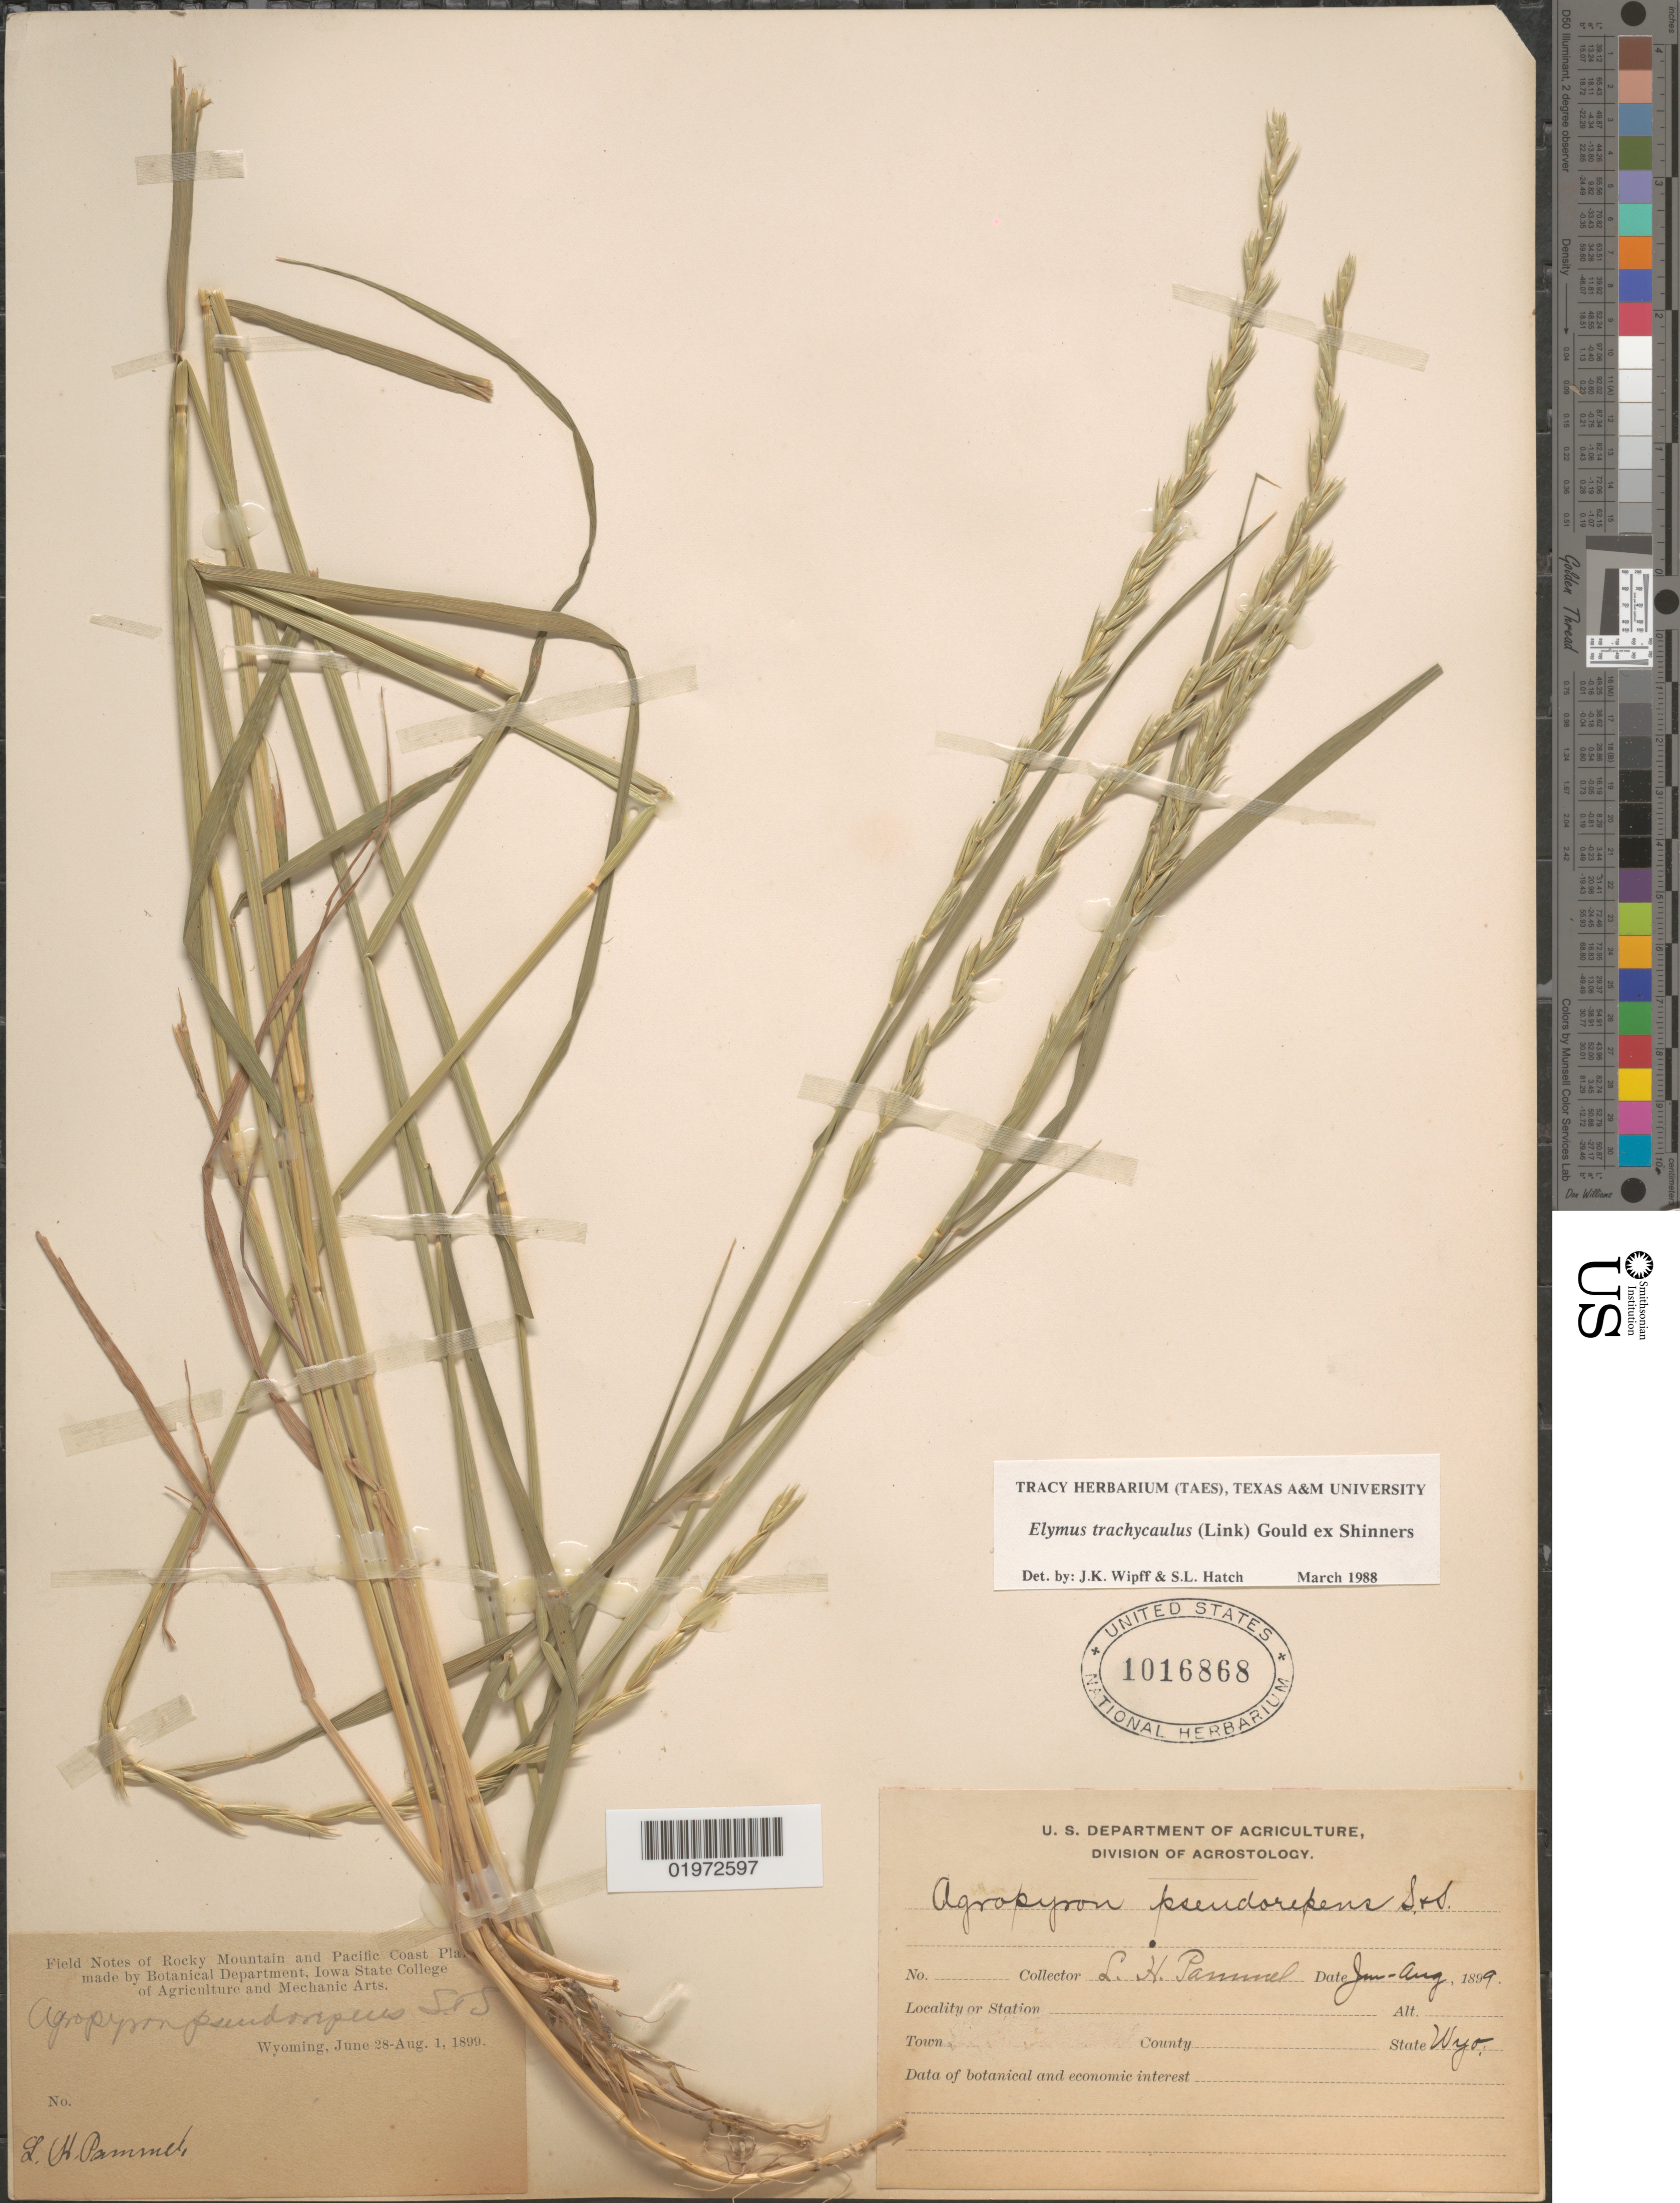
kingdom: Plantae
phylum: Tracheophyta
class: Liliopsida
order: Poales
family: Poaceae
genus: Elymus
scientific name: Elymus trachycaulus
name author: (Link) Gould ex Shinners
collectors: L. Pammel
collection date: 1899-06-28/1899-08-01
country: United States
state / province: Wyoming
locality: Rocky Mountain and Pacific Coast.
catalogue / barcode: US 1016868